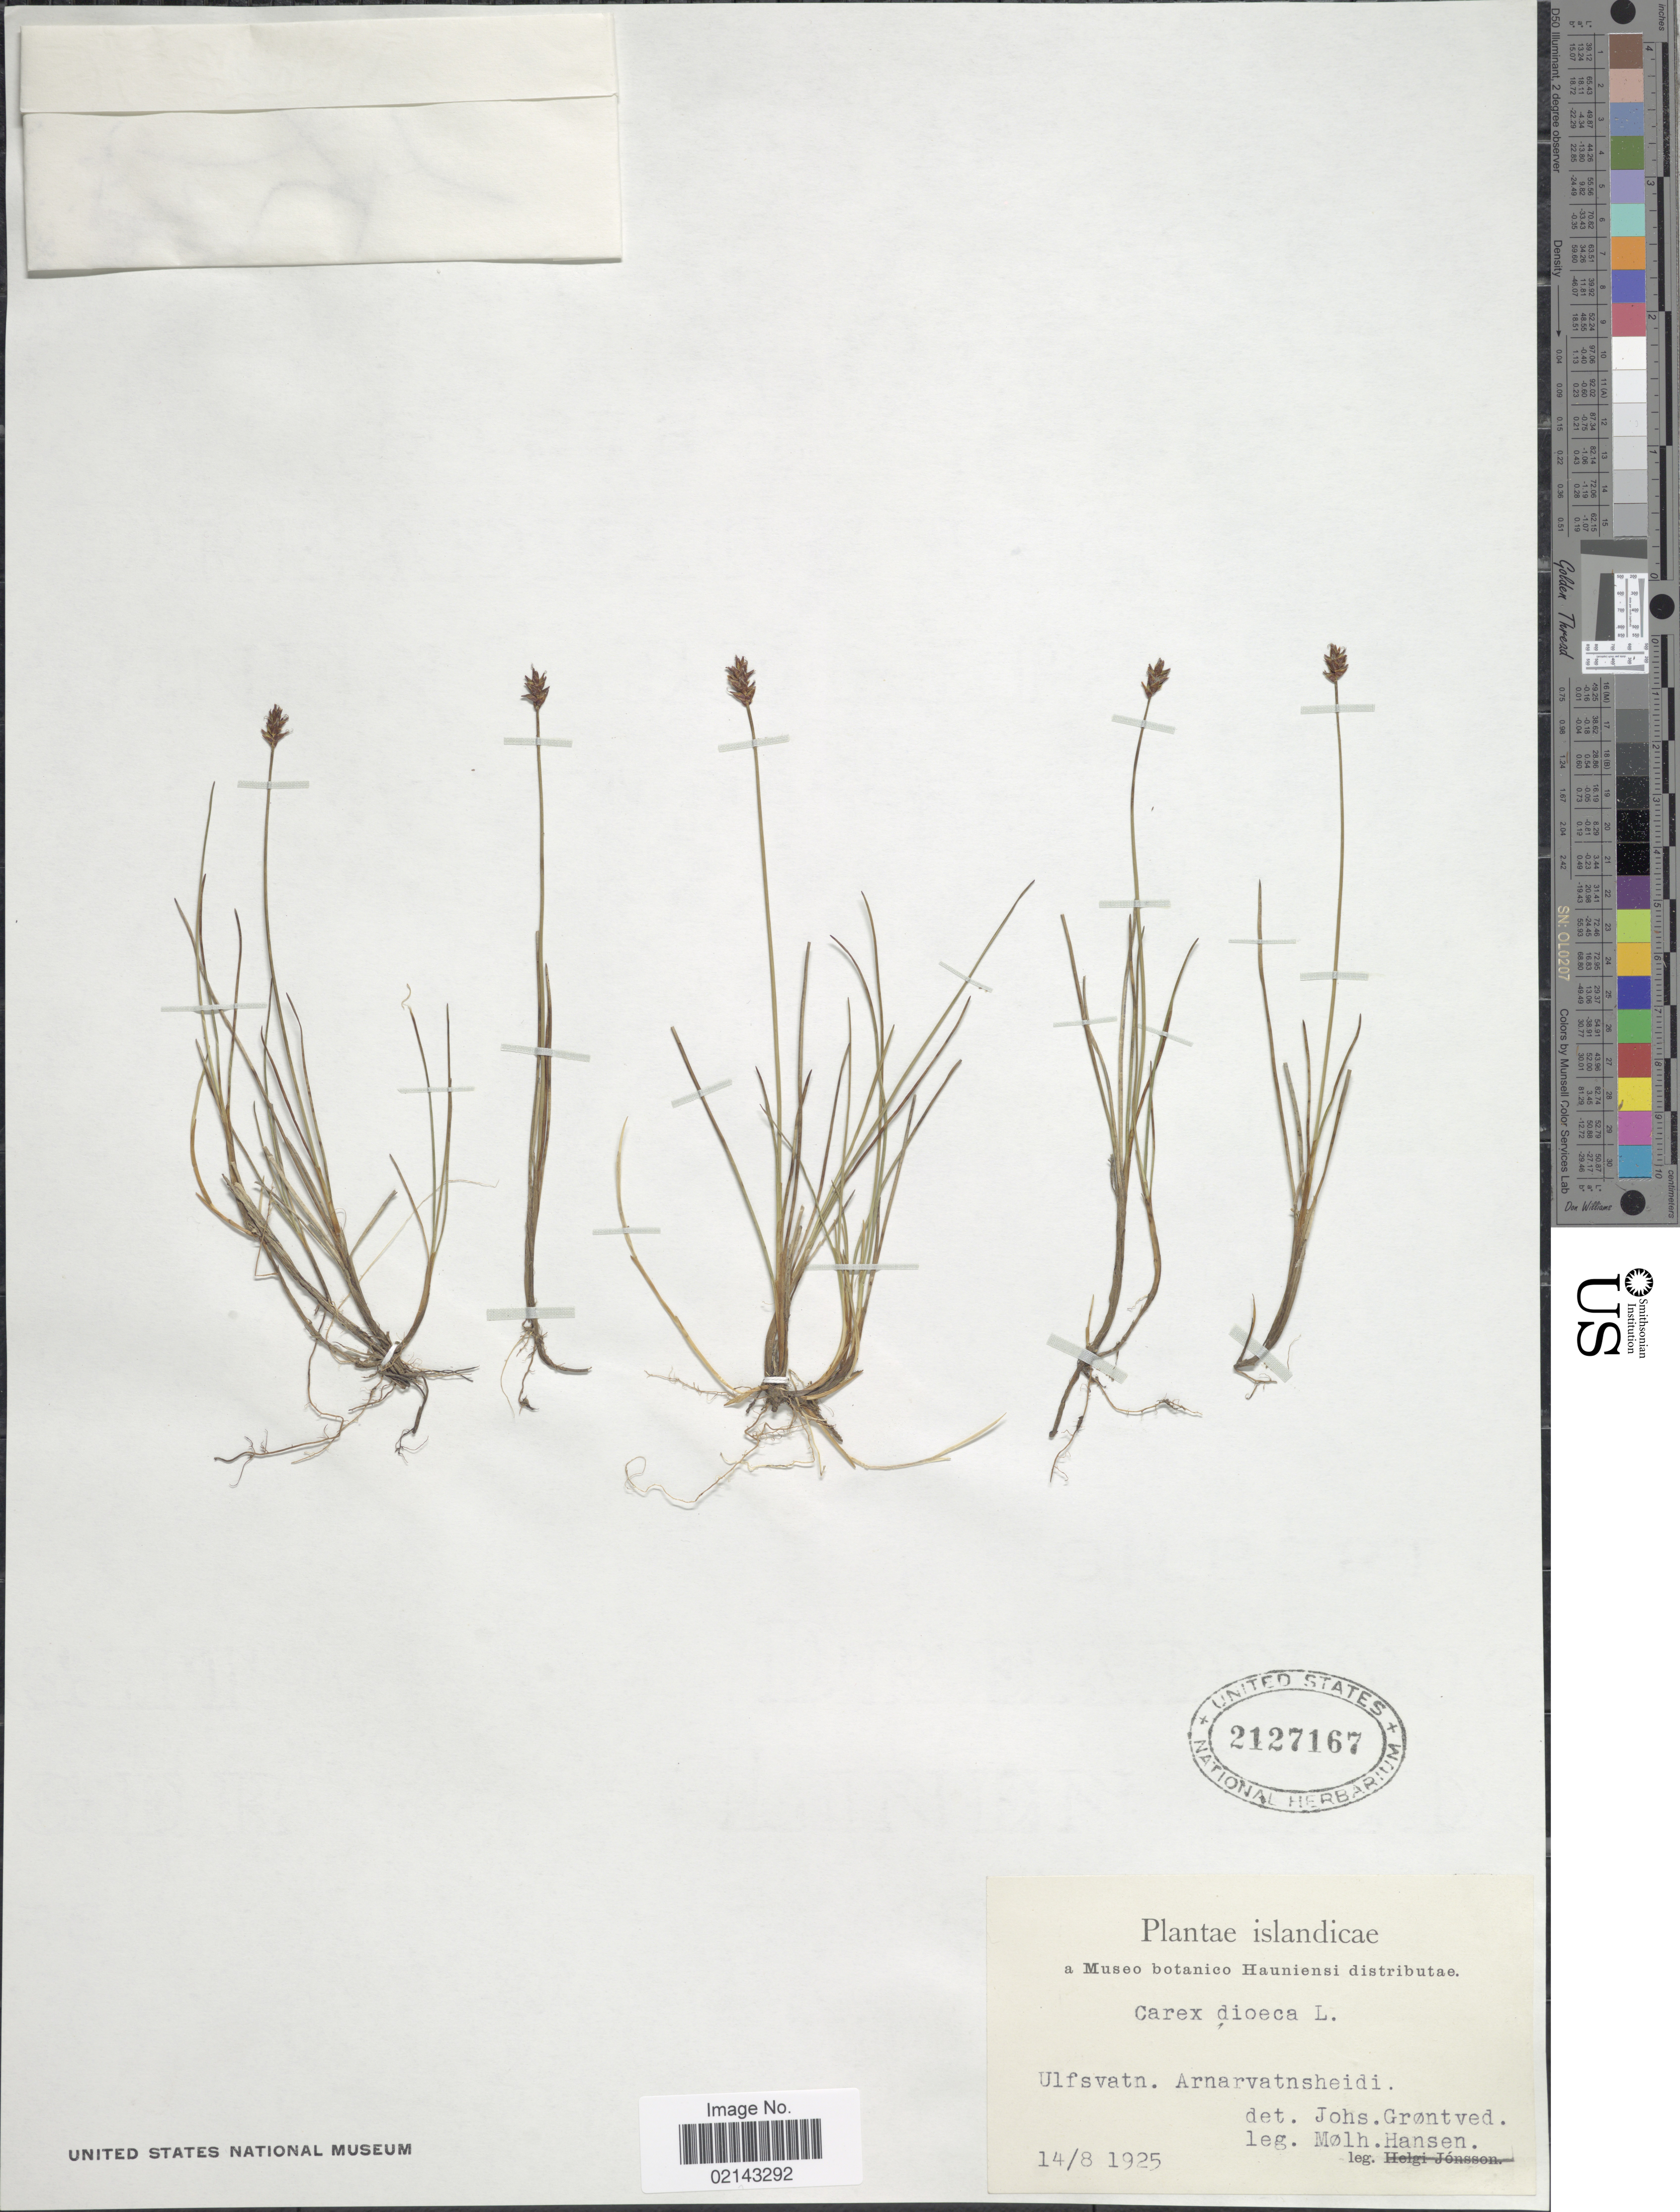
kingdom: Plantae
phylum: Tracheophyta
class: Liliopsida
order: Poales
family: Cyperaceae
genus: Carex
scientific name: Carex dioica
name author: L.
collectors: M. Hansen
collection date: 1925-08-14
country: Iceland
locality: Ulfsvatn. Arnarvatnsheidi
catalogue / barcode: US 2127167